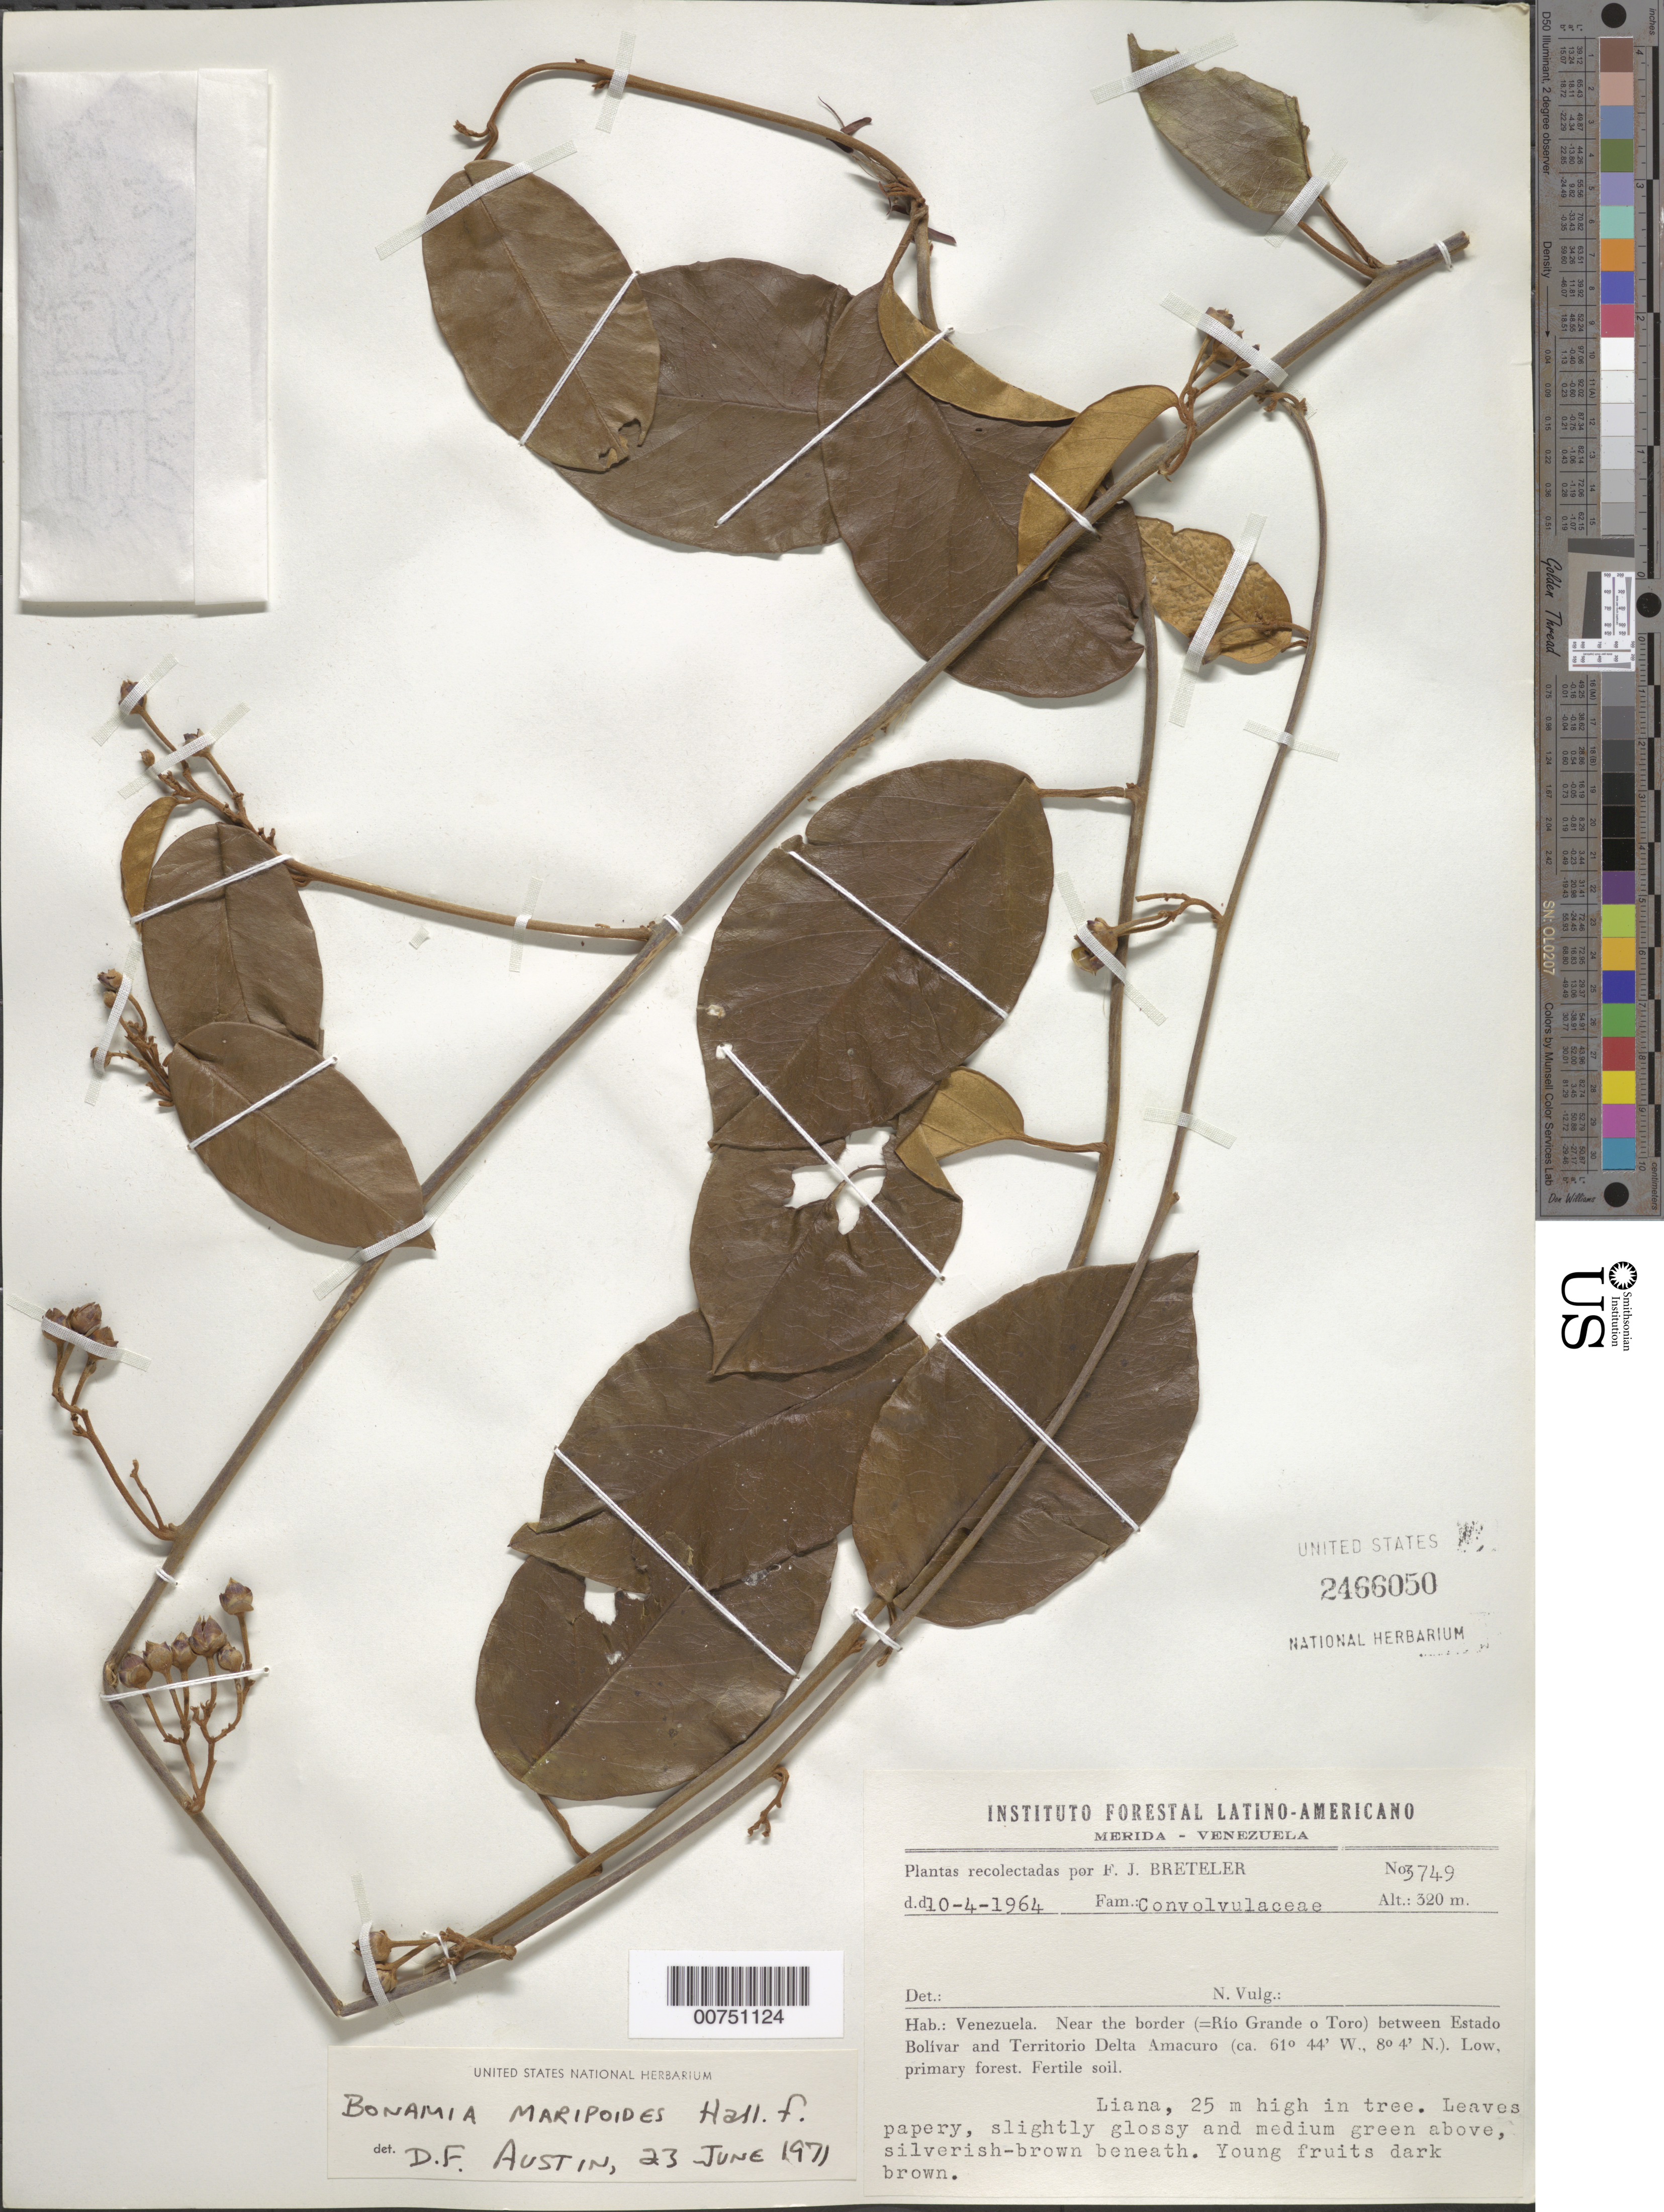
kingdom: Plantae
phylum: Tracheophyta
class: Magnoliopsida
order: Solanales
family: Convolvulaceae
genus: Bonamia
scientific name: Bonamia maripoides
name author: Hallier f.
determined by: Austin, D. F.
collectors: F. J. Breteler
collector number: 3749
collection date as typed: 10-Apr-64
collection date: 1964-04-10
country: Venezuela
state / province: Bolívar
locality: Río Grande o Toro, near border between Estado Bolívar and Territorío Delta Amacuro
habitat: Low, primary forest, fertile soil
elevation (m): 320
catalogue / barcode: US 2466050